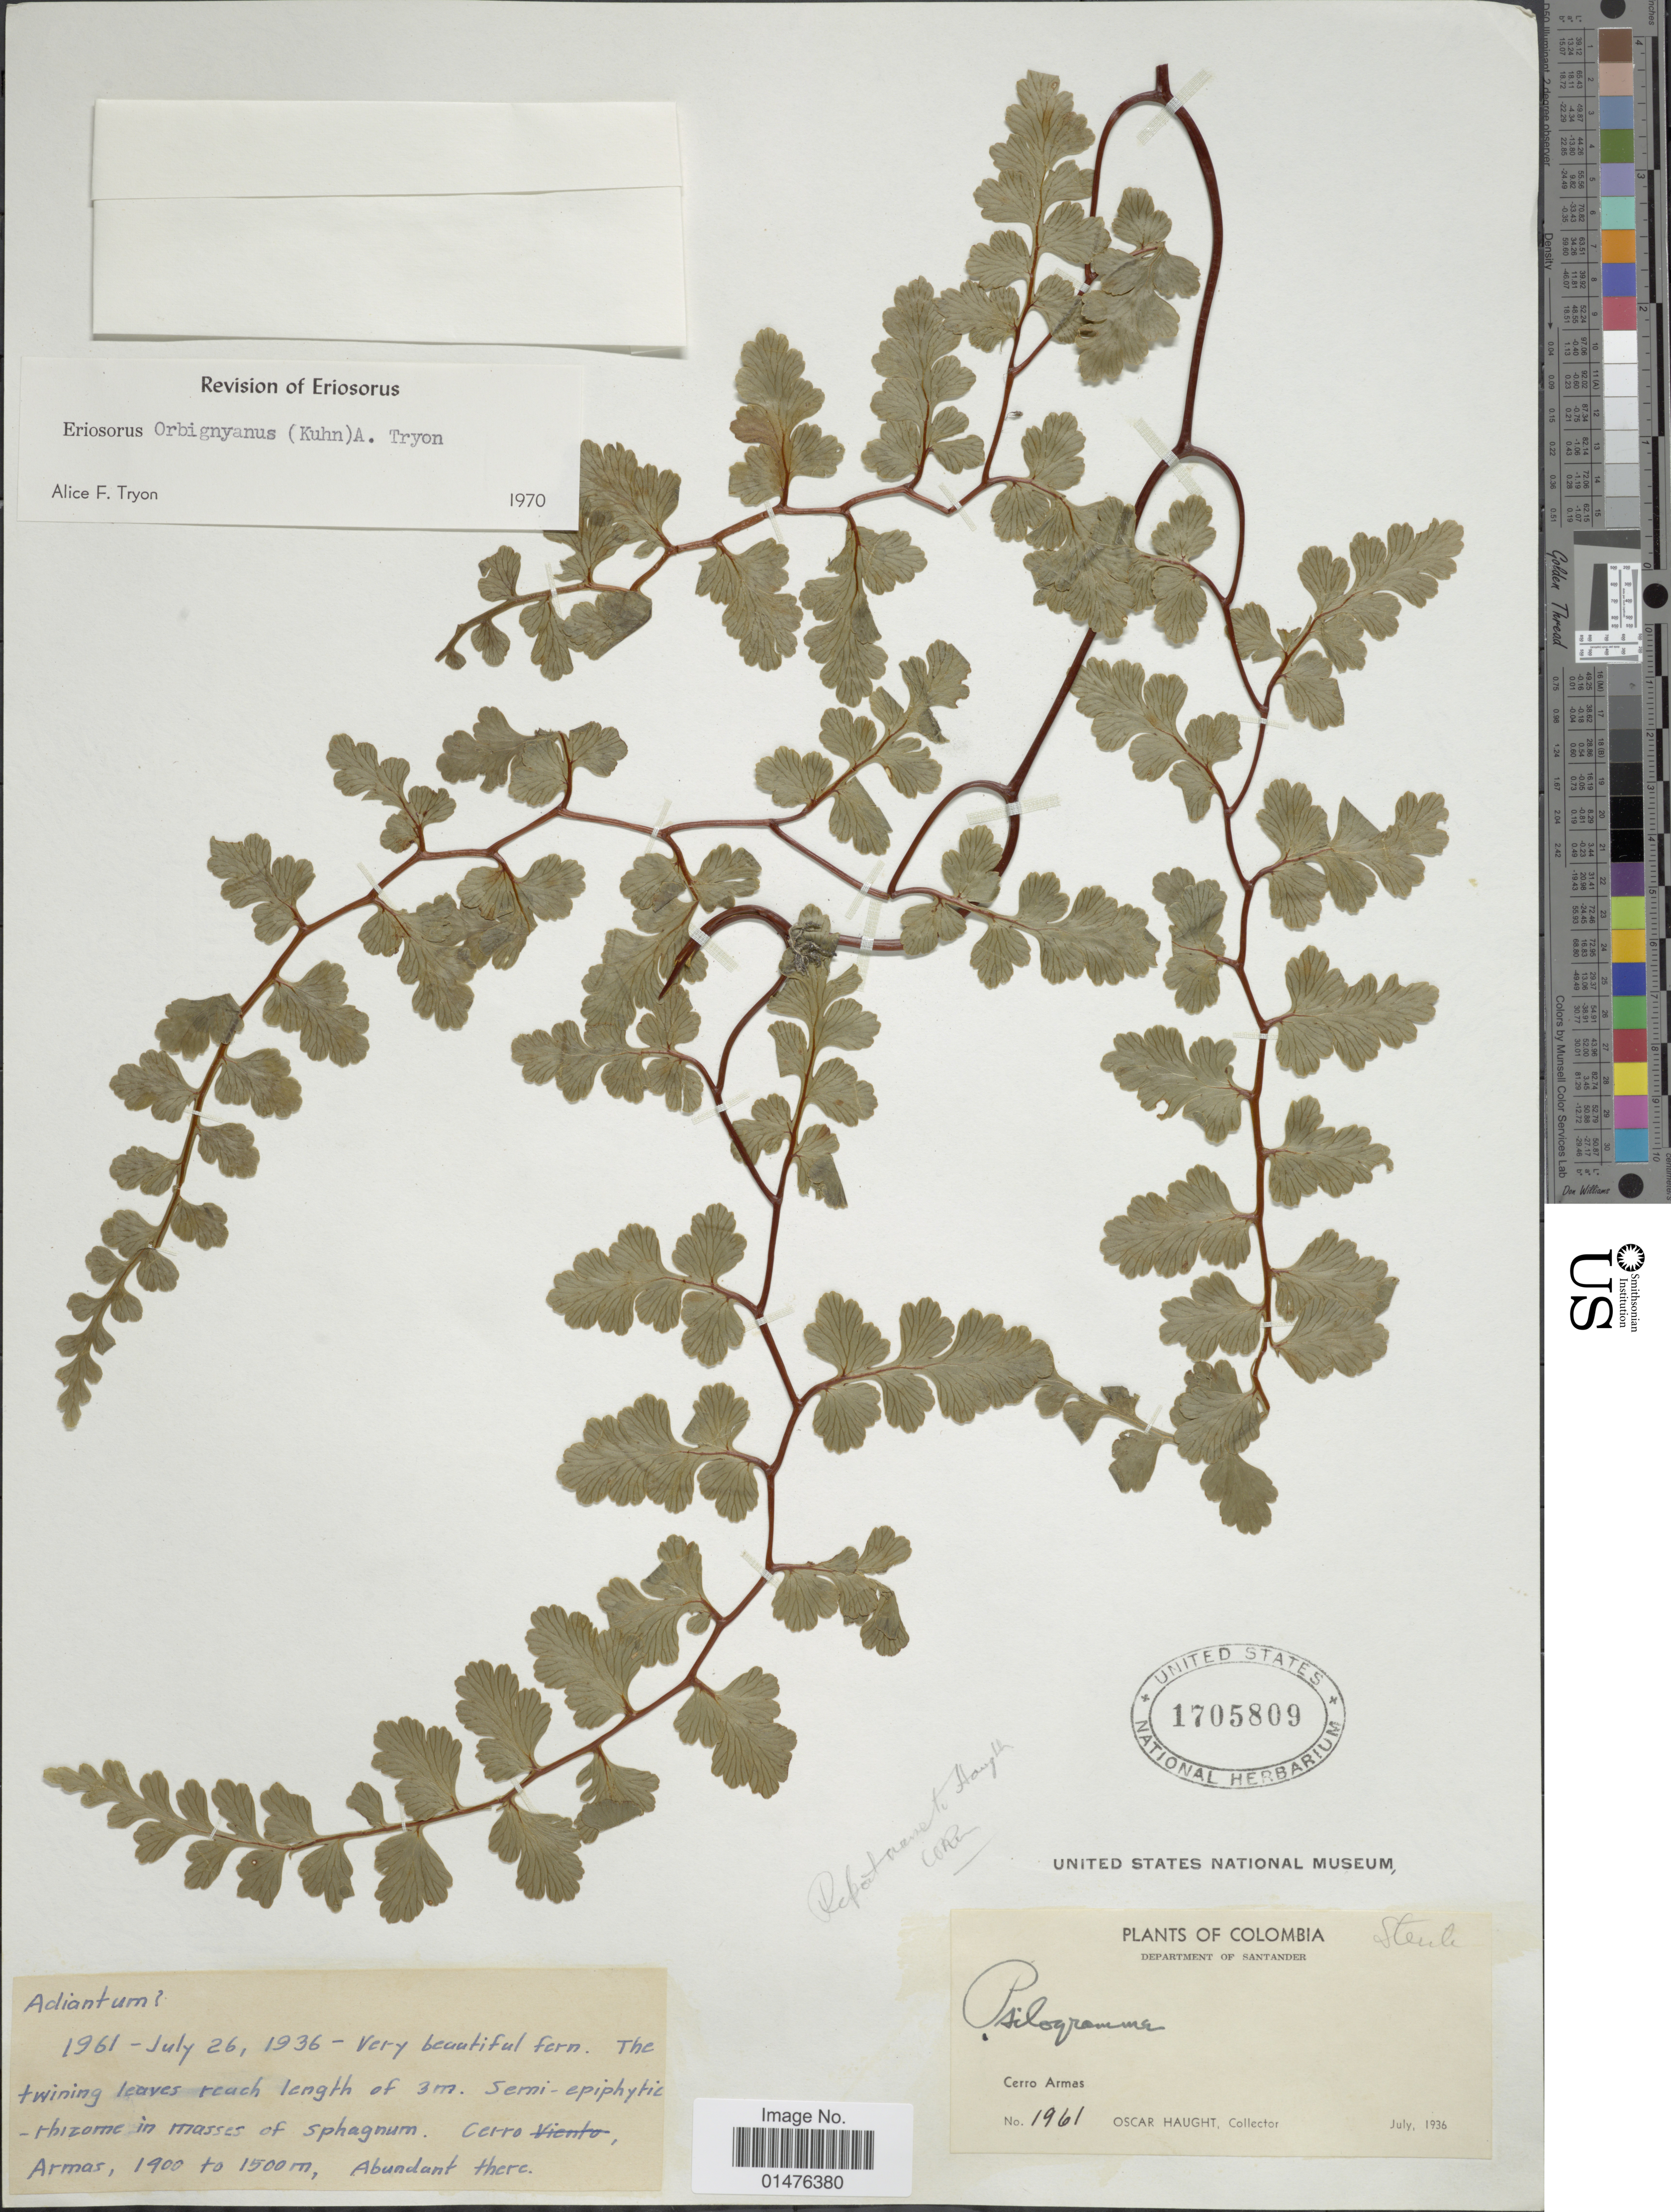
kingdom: Plantae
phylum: Tracheophyta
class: Polypodiopsida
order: Polypodiales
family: Pteridaceae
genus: Jamesonia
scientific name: Jamesonia orbignyana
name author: (Kuhn) Christenh.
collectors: O. L. Haught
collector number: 1961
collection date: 1936-07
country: Colombia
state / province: Santander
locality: Deaprtment of Santander, Cerro Armas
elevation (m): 1400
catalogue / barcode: US 1705809